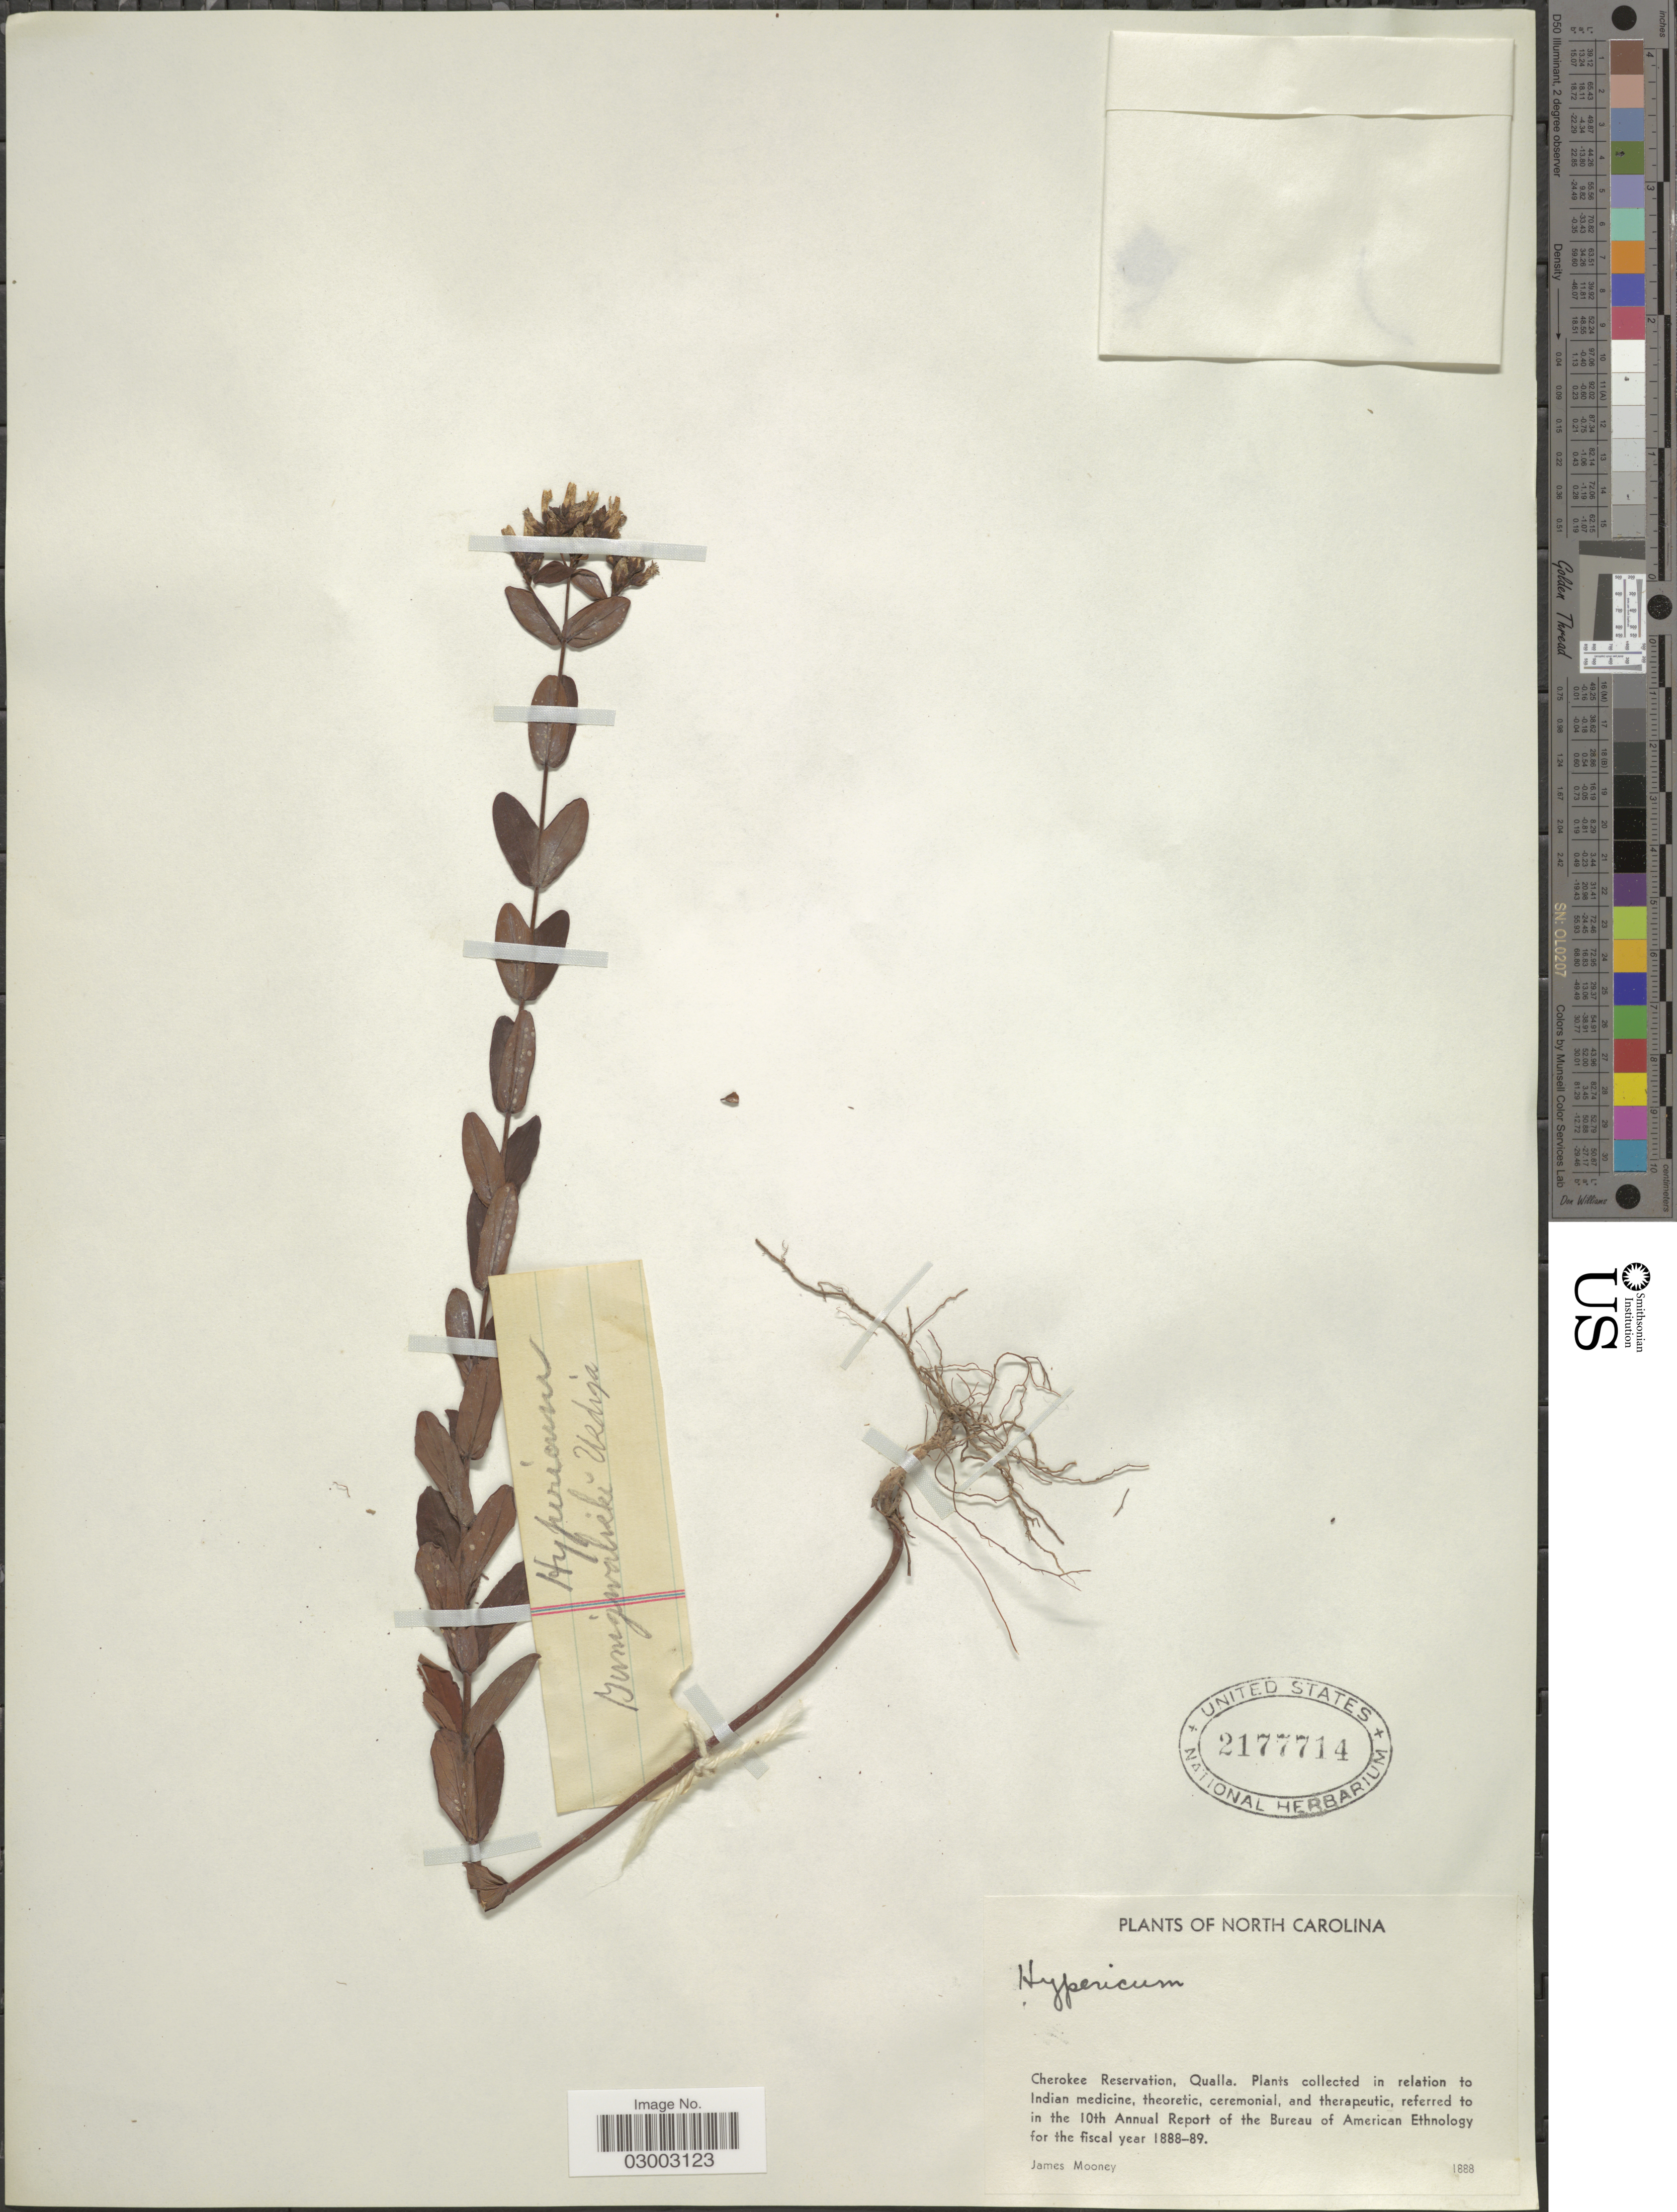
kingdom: Plantae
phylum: Tracheophyta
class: Magnoliopsida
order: Malpighiales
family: Hypericaceae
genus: Hypericum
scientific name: Hypericum sp.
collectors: J. Mooney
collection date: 1888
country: United States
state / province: North Carolina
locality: Cherokee Reservation, Qualla.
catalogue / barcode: US 2177714